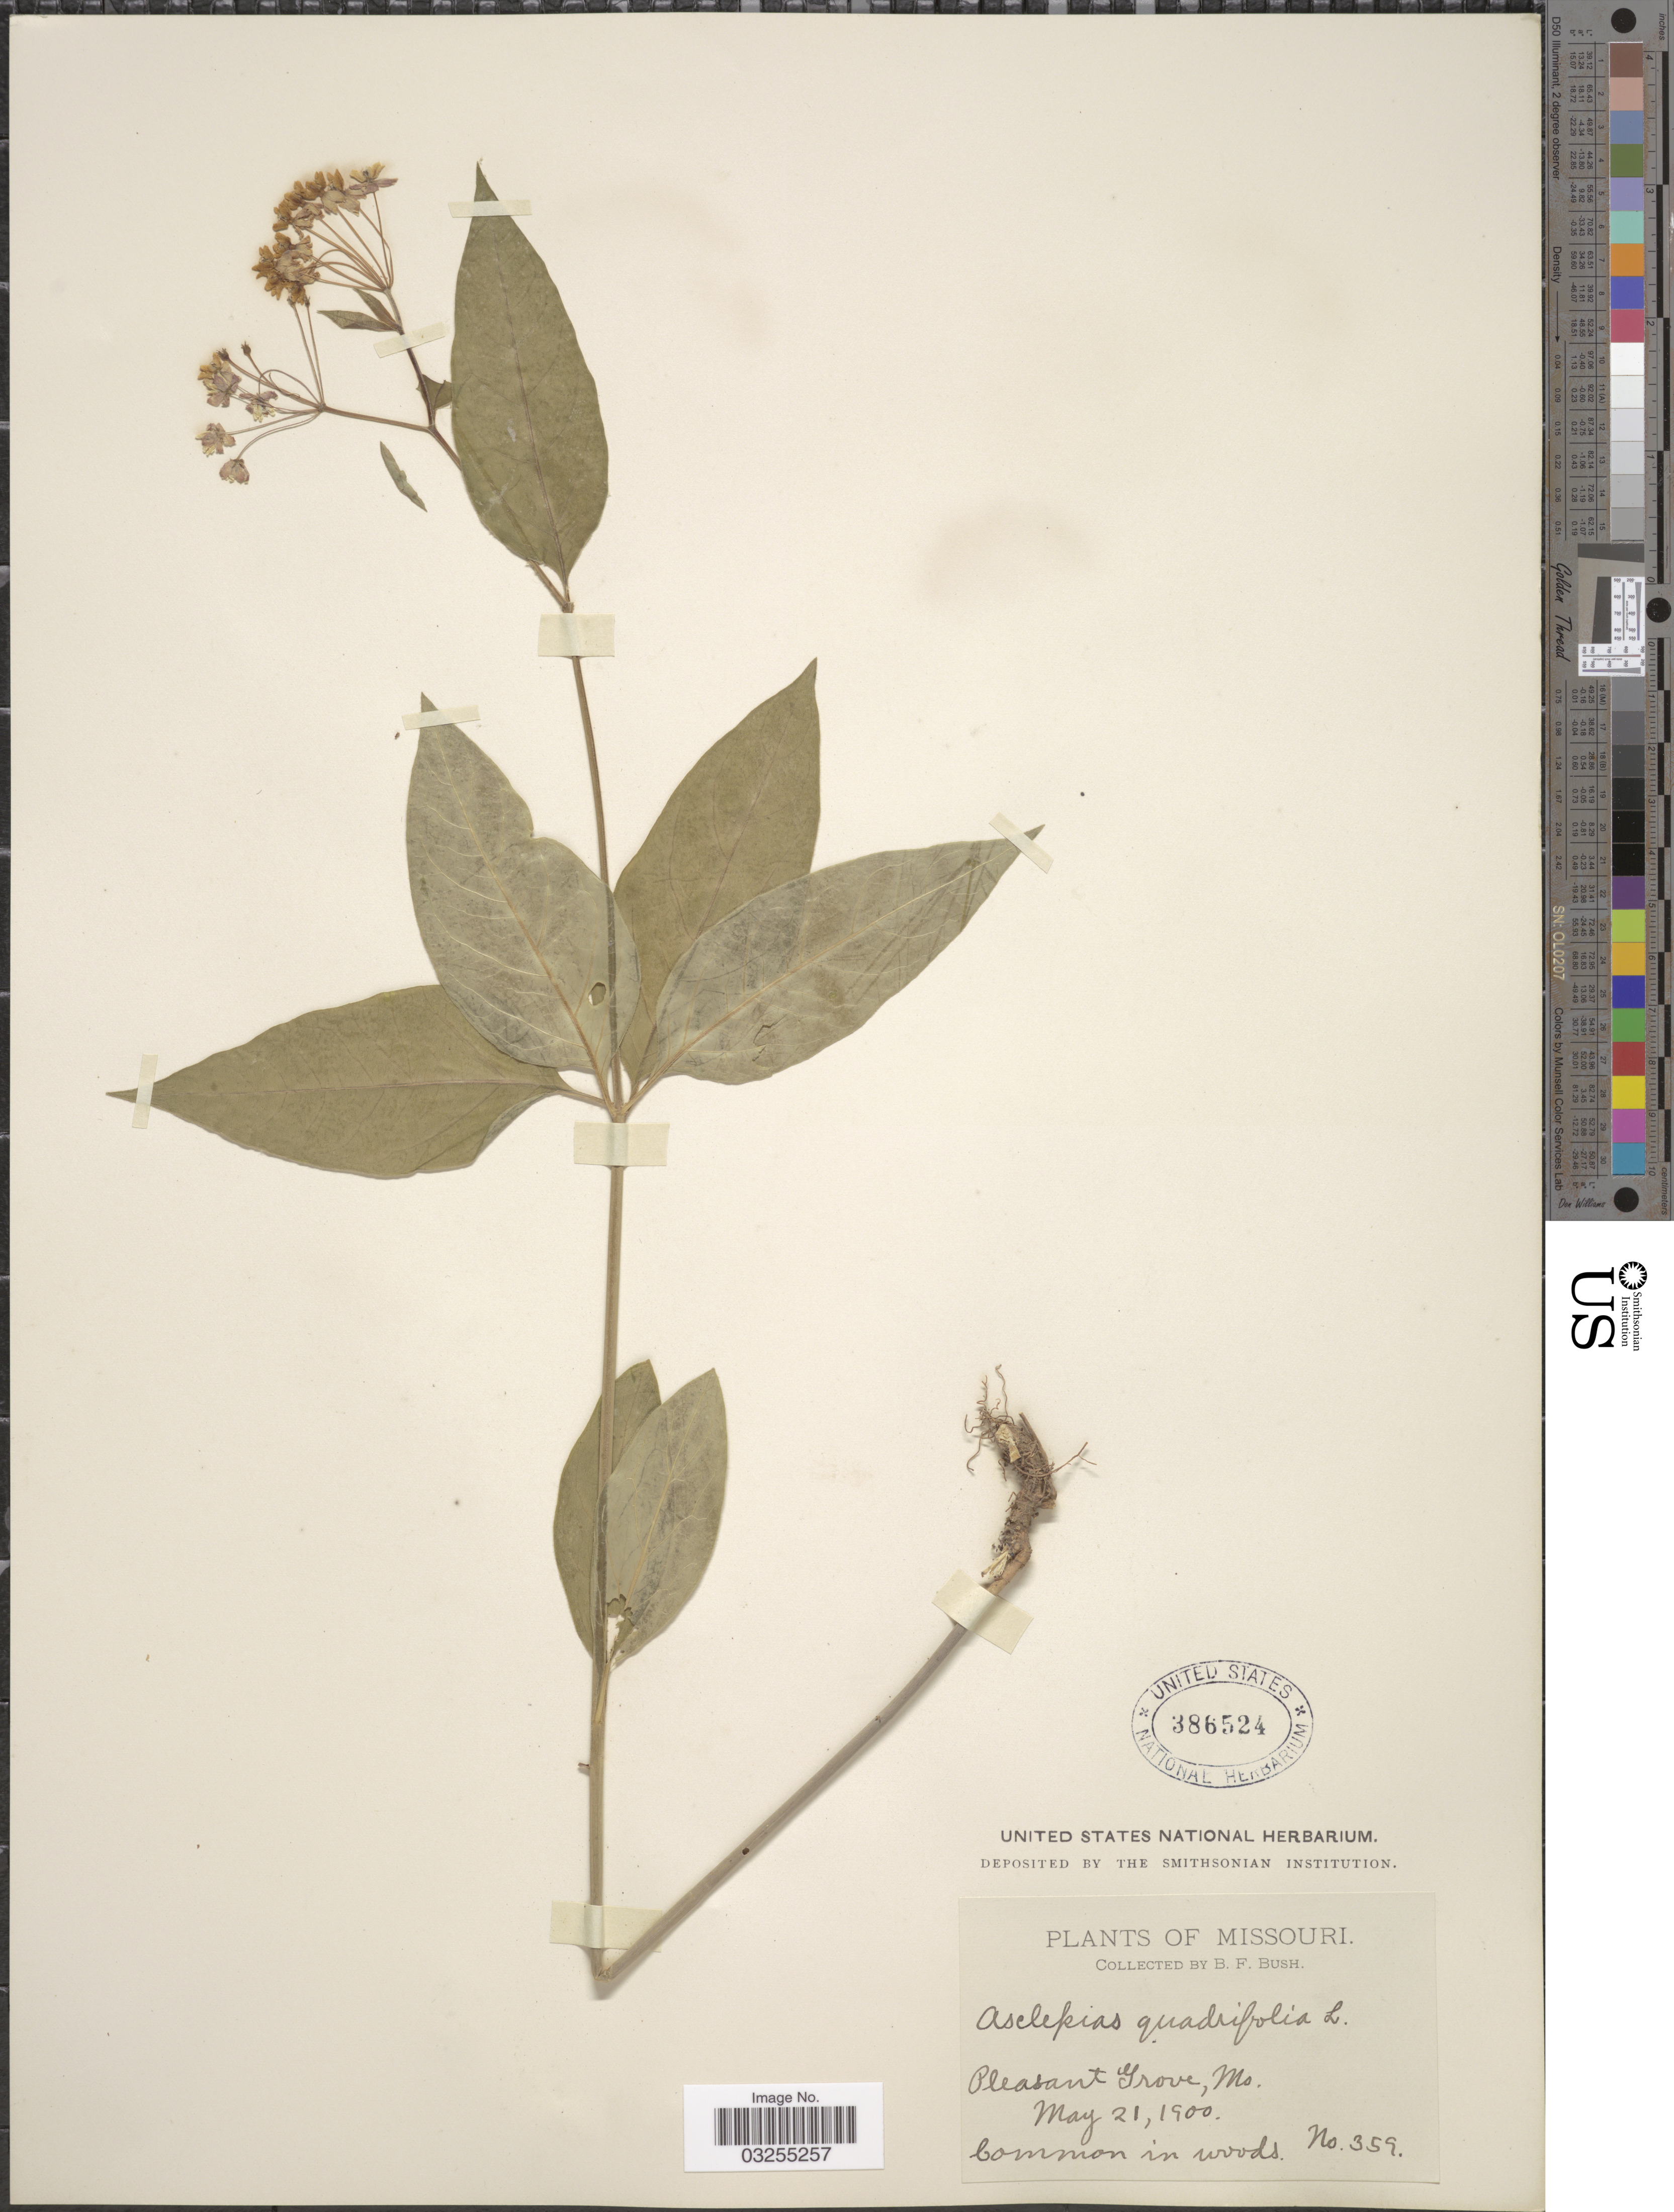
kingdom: Plantae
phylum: Tracheophyta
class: Magnoliopsida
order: Gentianales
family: Apocynaceae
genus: Asclepias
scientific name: Asclepias quadrifolia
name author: Jacq.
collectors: B. F. Bush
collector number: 359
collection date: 1900-05-21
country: United States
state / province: Missouri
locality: Pleasant Grove.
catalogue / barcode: US 386524